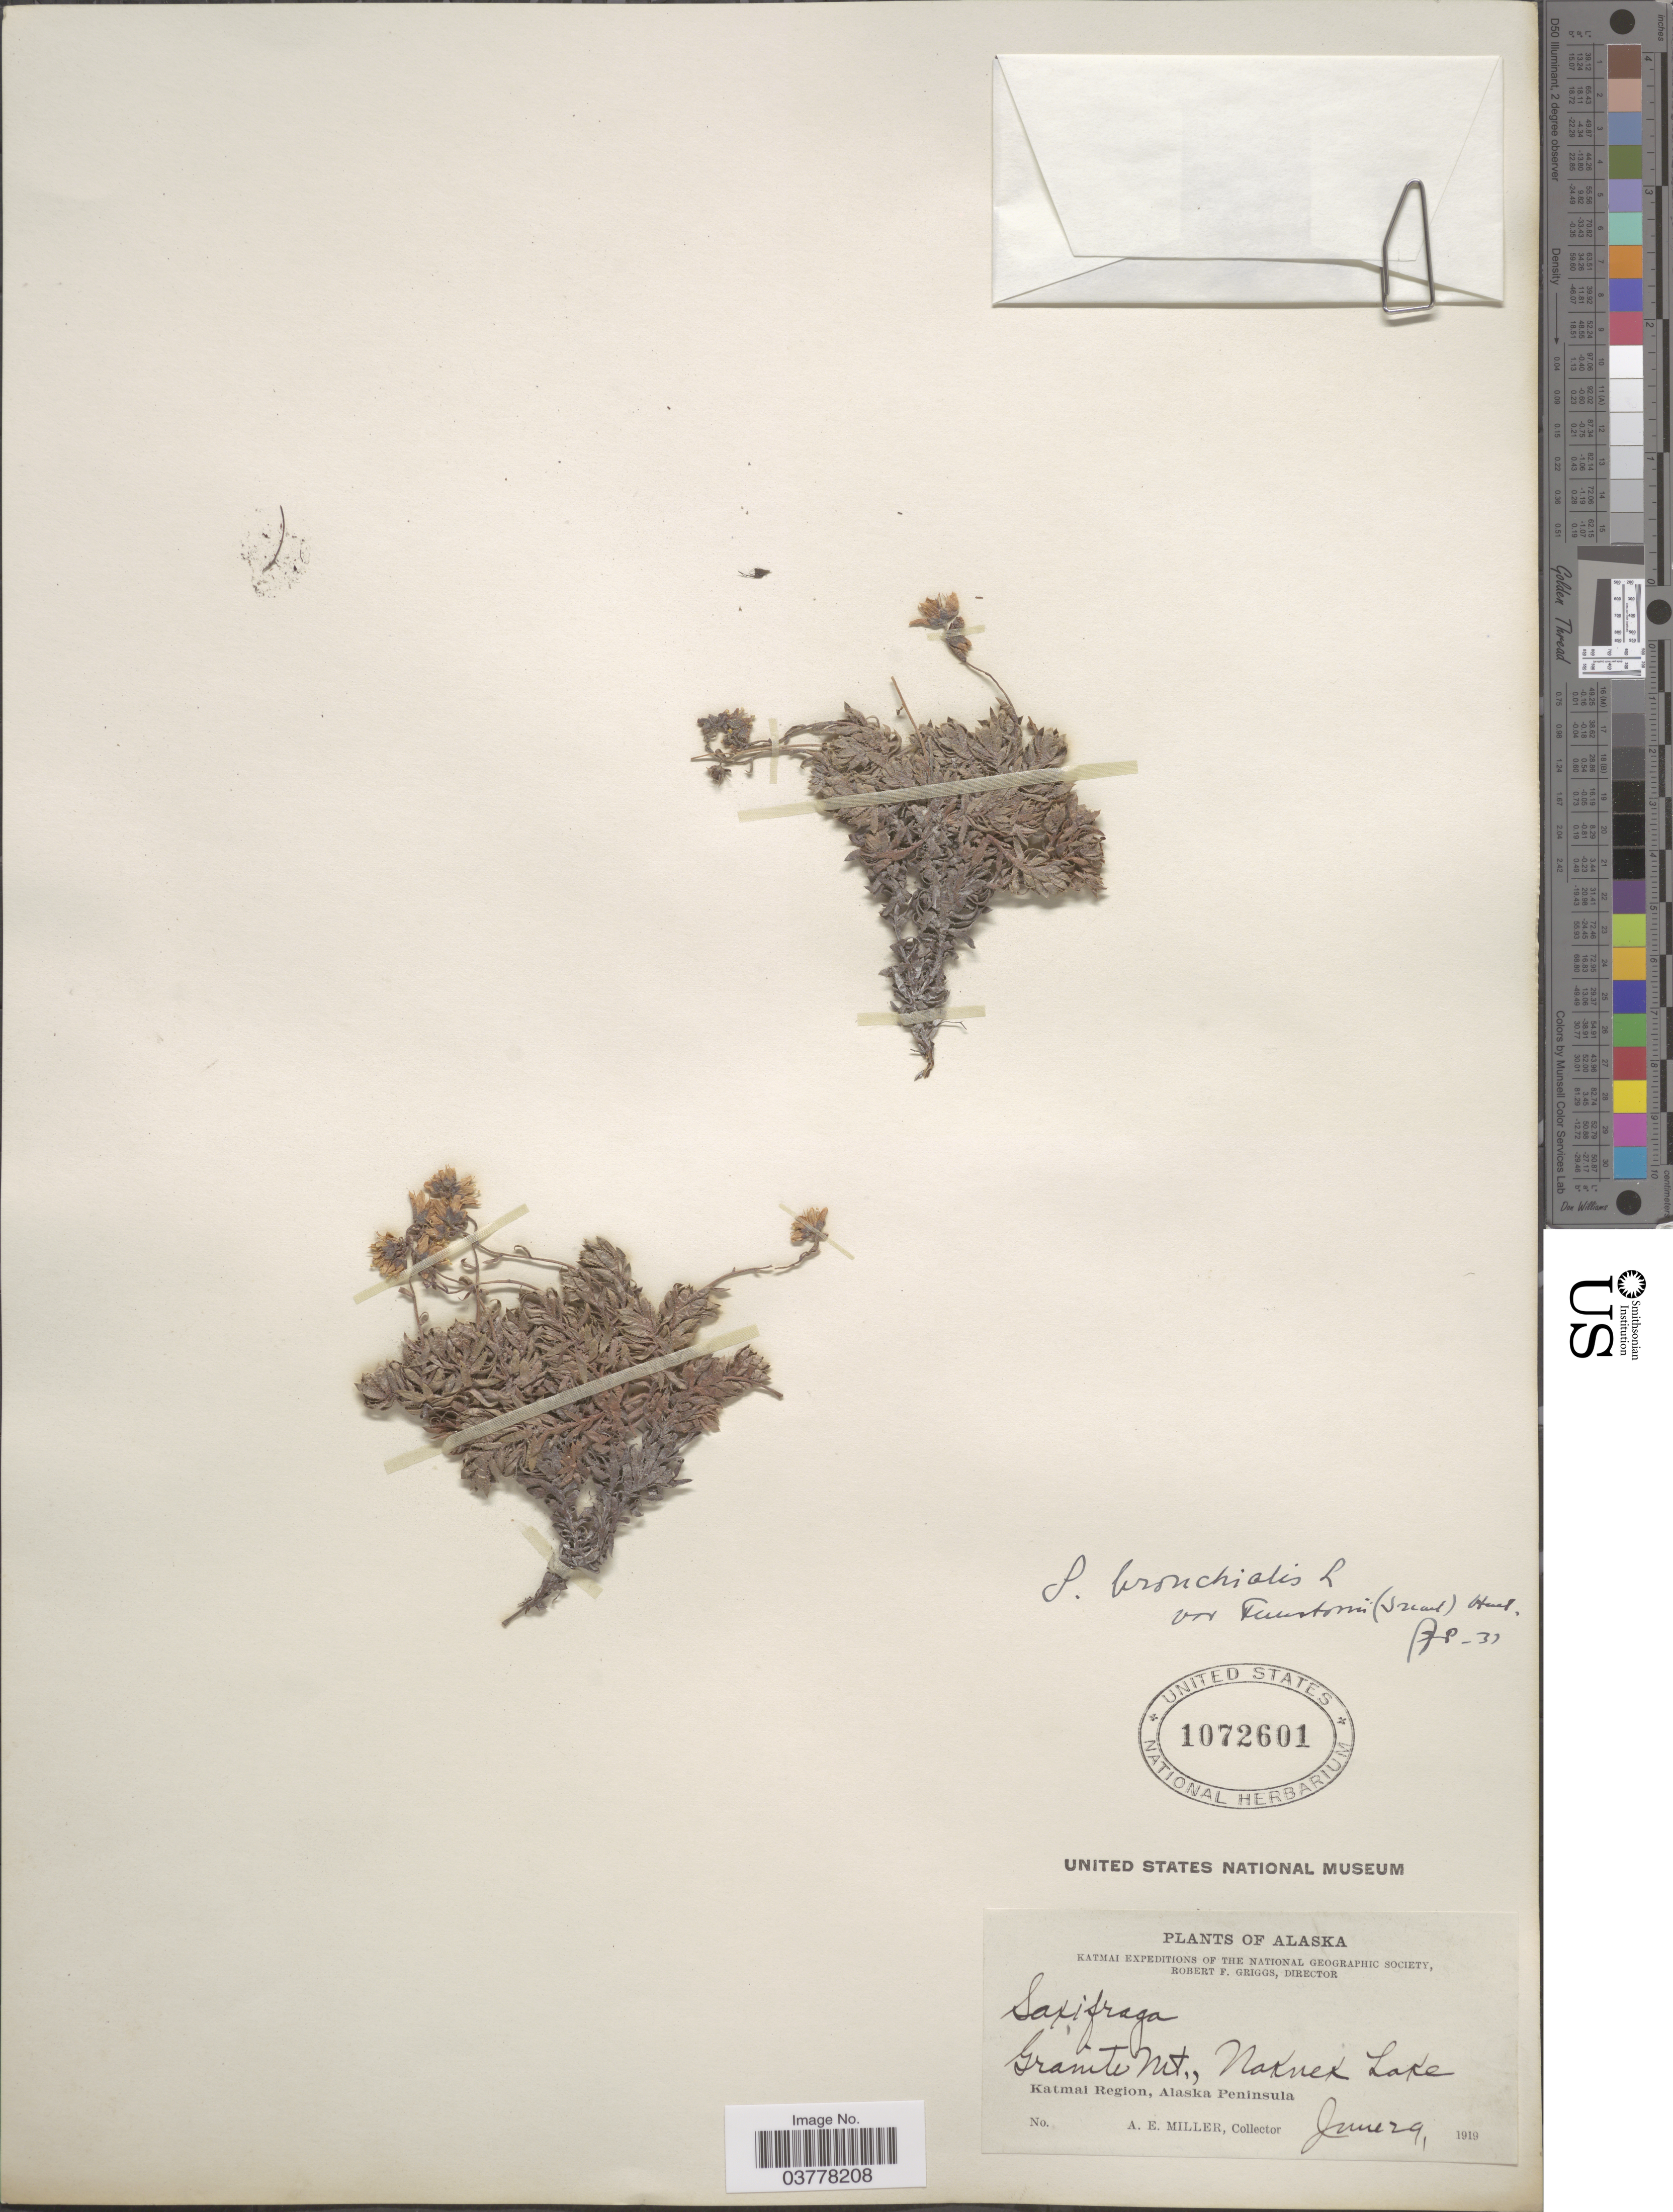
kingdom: Plantae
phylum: Tracheophyta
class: Magnoliopsida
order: Saxifragales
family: Saxifragaceae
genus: Saxifraga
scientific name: Saxifraga bronchialis subsp. funstonii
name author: (Small) Hultén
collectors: A. E. Miller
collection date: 1919-06-29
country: United States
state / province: Alaska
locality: Granite Mt., Naknek Lake. Katmai Region, Alaska Peninsula.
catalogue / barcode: US 1072601